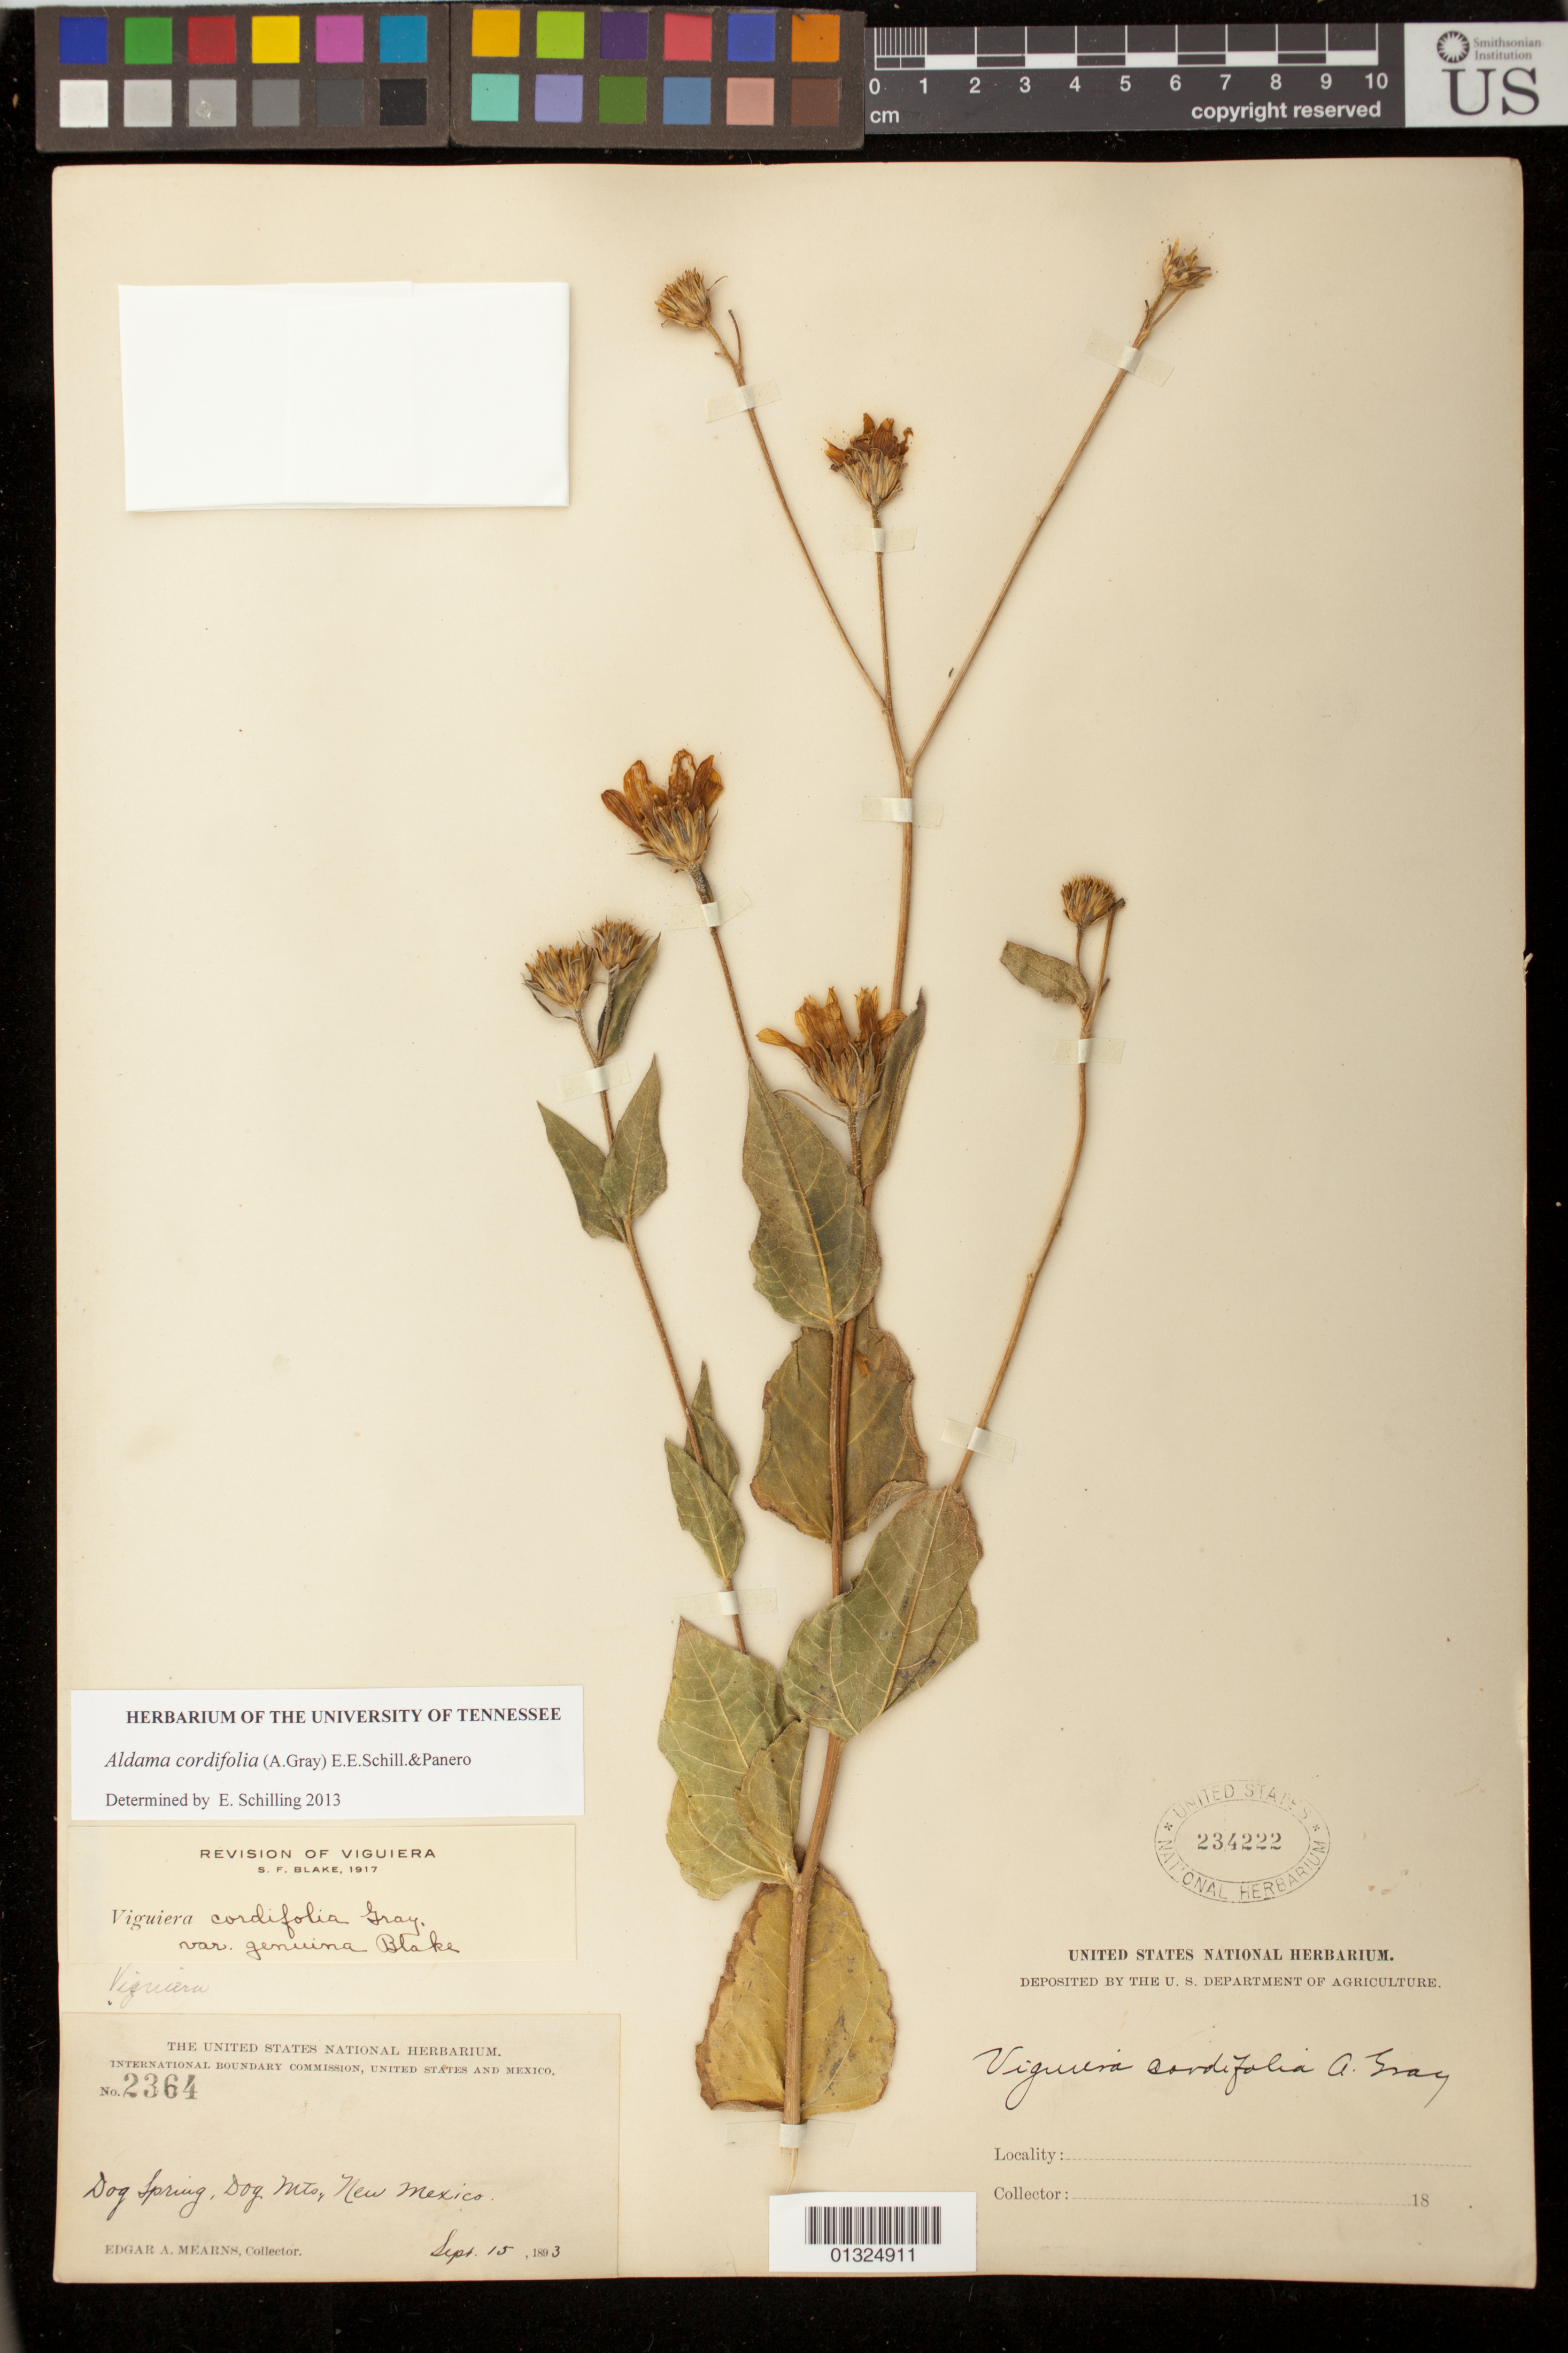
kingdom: Plantae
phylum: Tracheophyta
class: Magnoliopsida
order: Asterales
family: Asteraceae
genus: Aldama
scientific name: Aldama cordifolia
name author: (A. Gray) E.E. Schill. & Panero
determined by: Schilling, E. E.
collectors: E. A. Mearns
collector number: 2364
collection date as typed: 15 September 1893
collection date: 1893-09-15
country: United States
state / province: New Mexico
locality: Dog Spring, Dog Mts.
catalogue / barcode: US 2344222